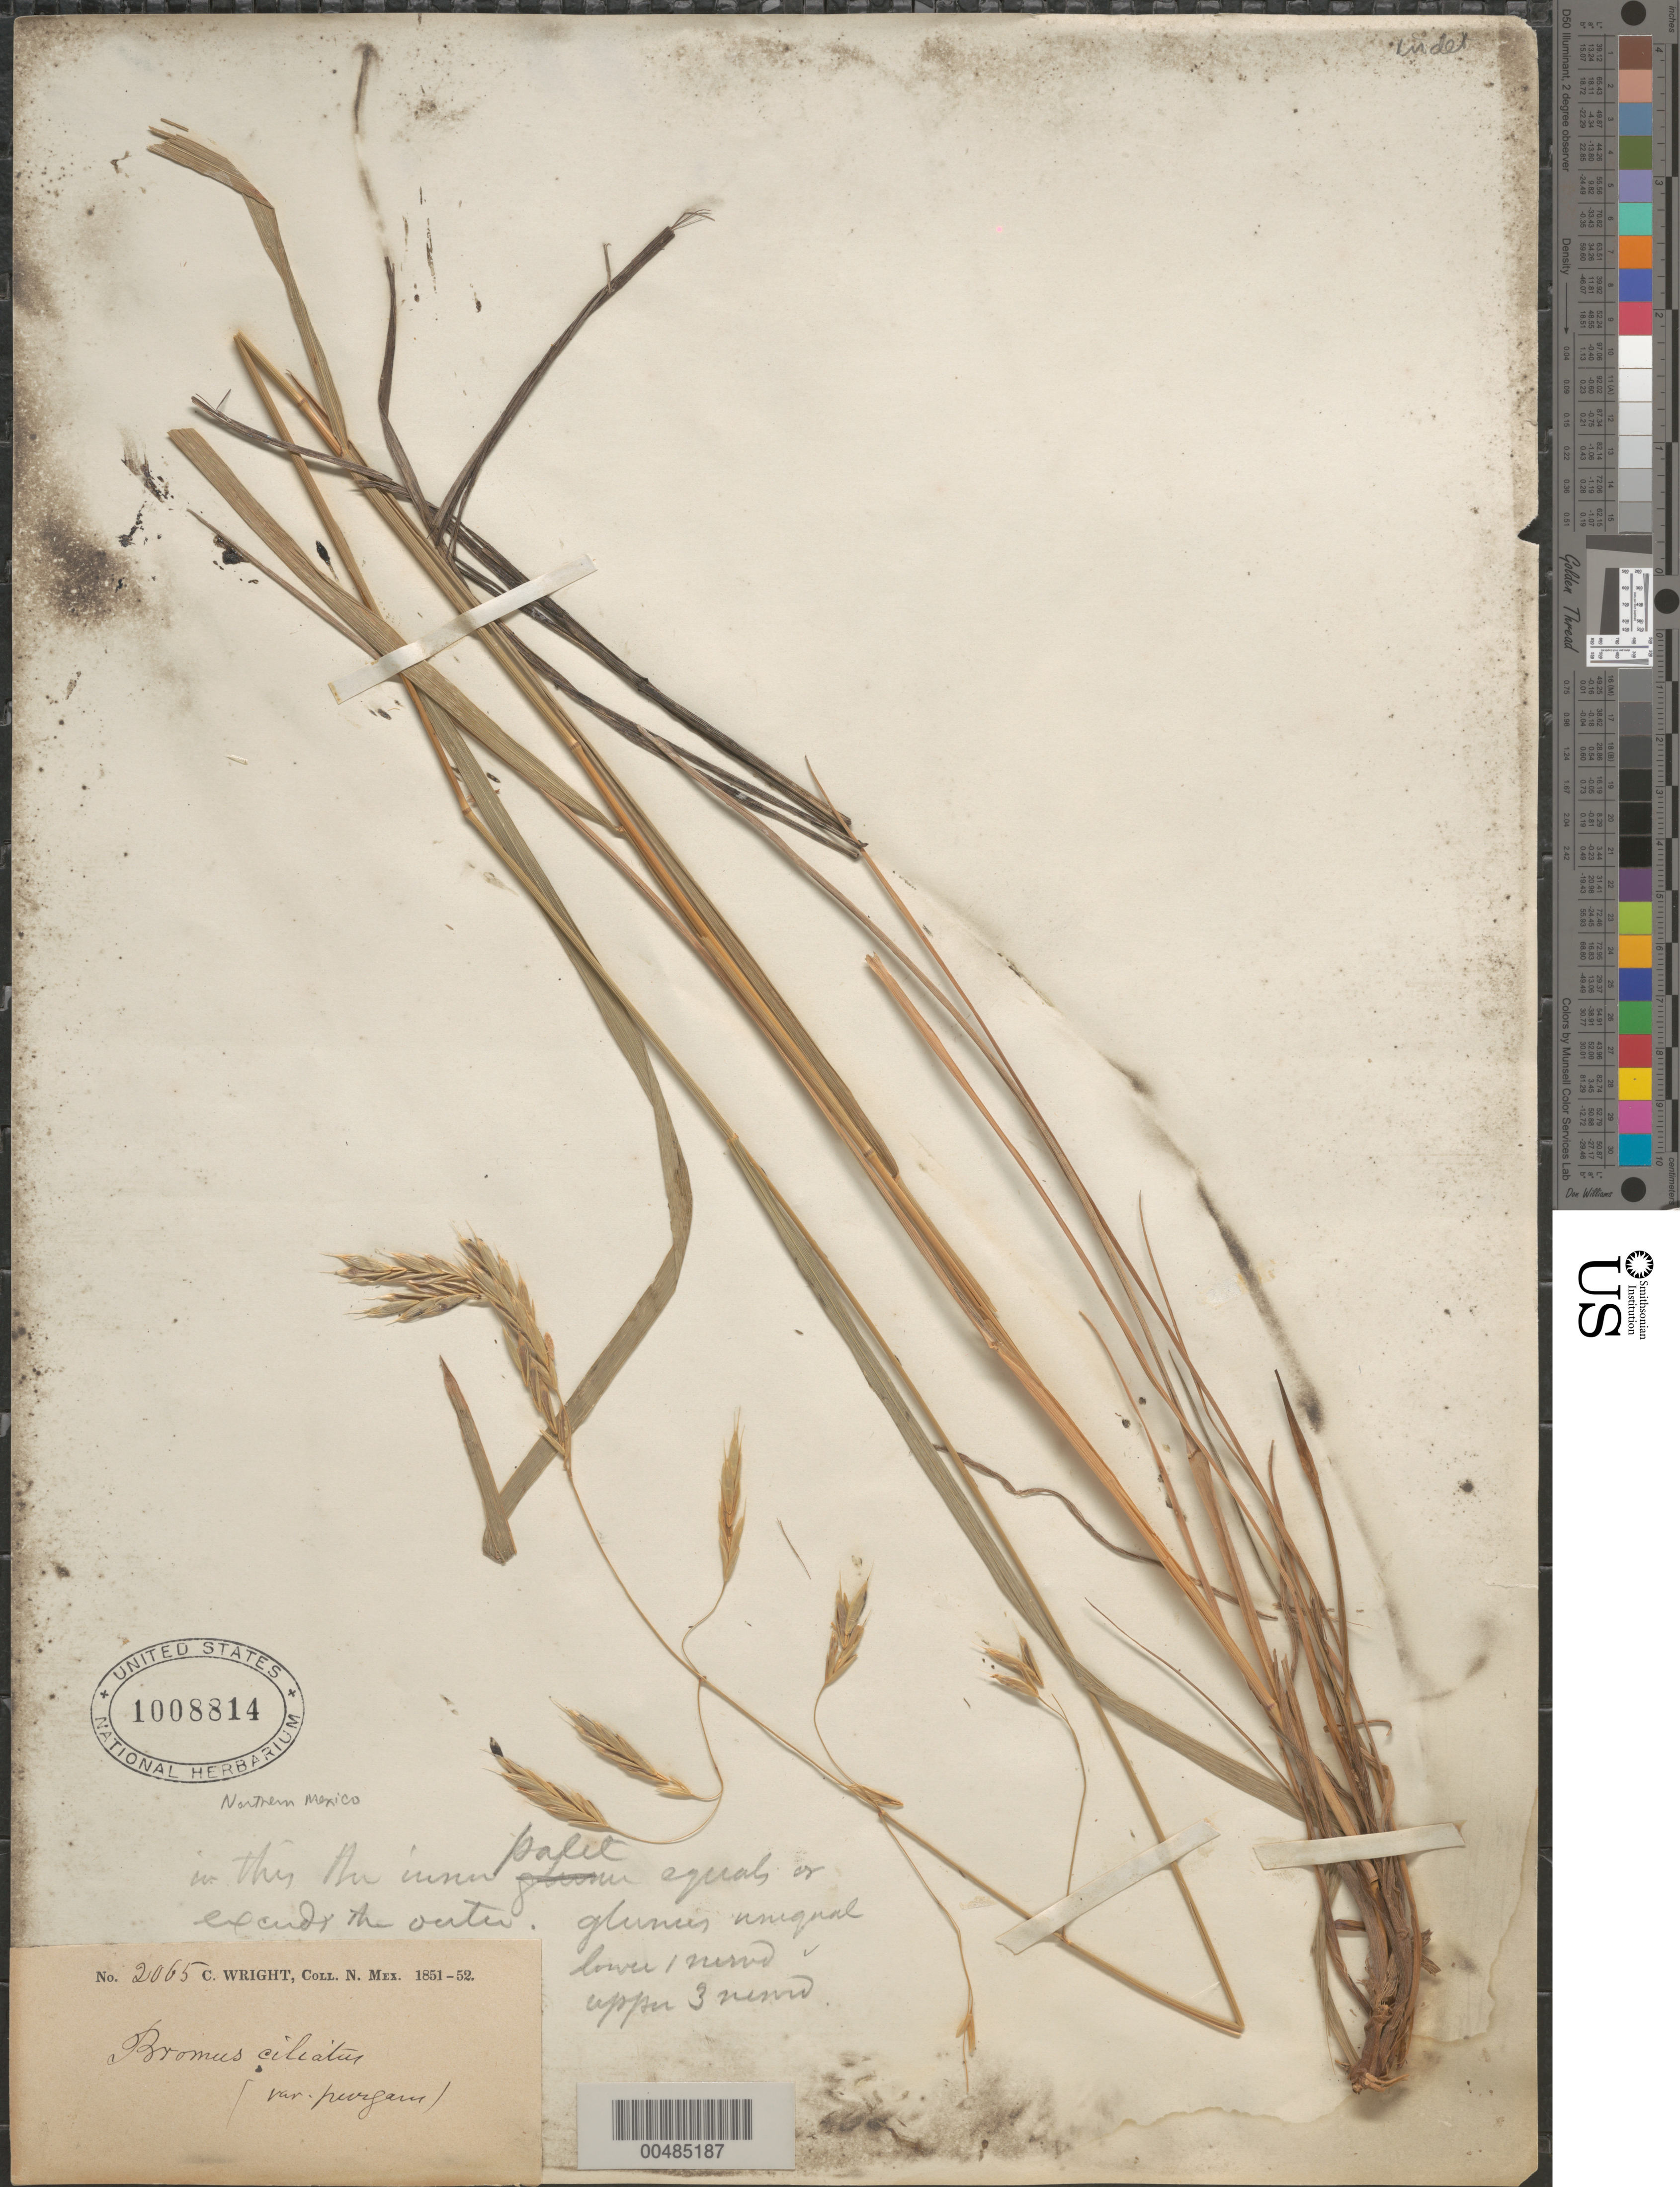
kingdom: Plantae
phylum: Tracheophyta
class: Liliopsida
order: Poales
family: Poaceae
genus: Bromus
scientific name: Bromus sp.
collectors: C. Wright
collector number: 2065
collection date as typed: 1851 to 1852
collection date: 1851/1852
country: Mexico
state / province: Durango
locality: San Ramon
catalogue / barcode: US 1008814